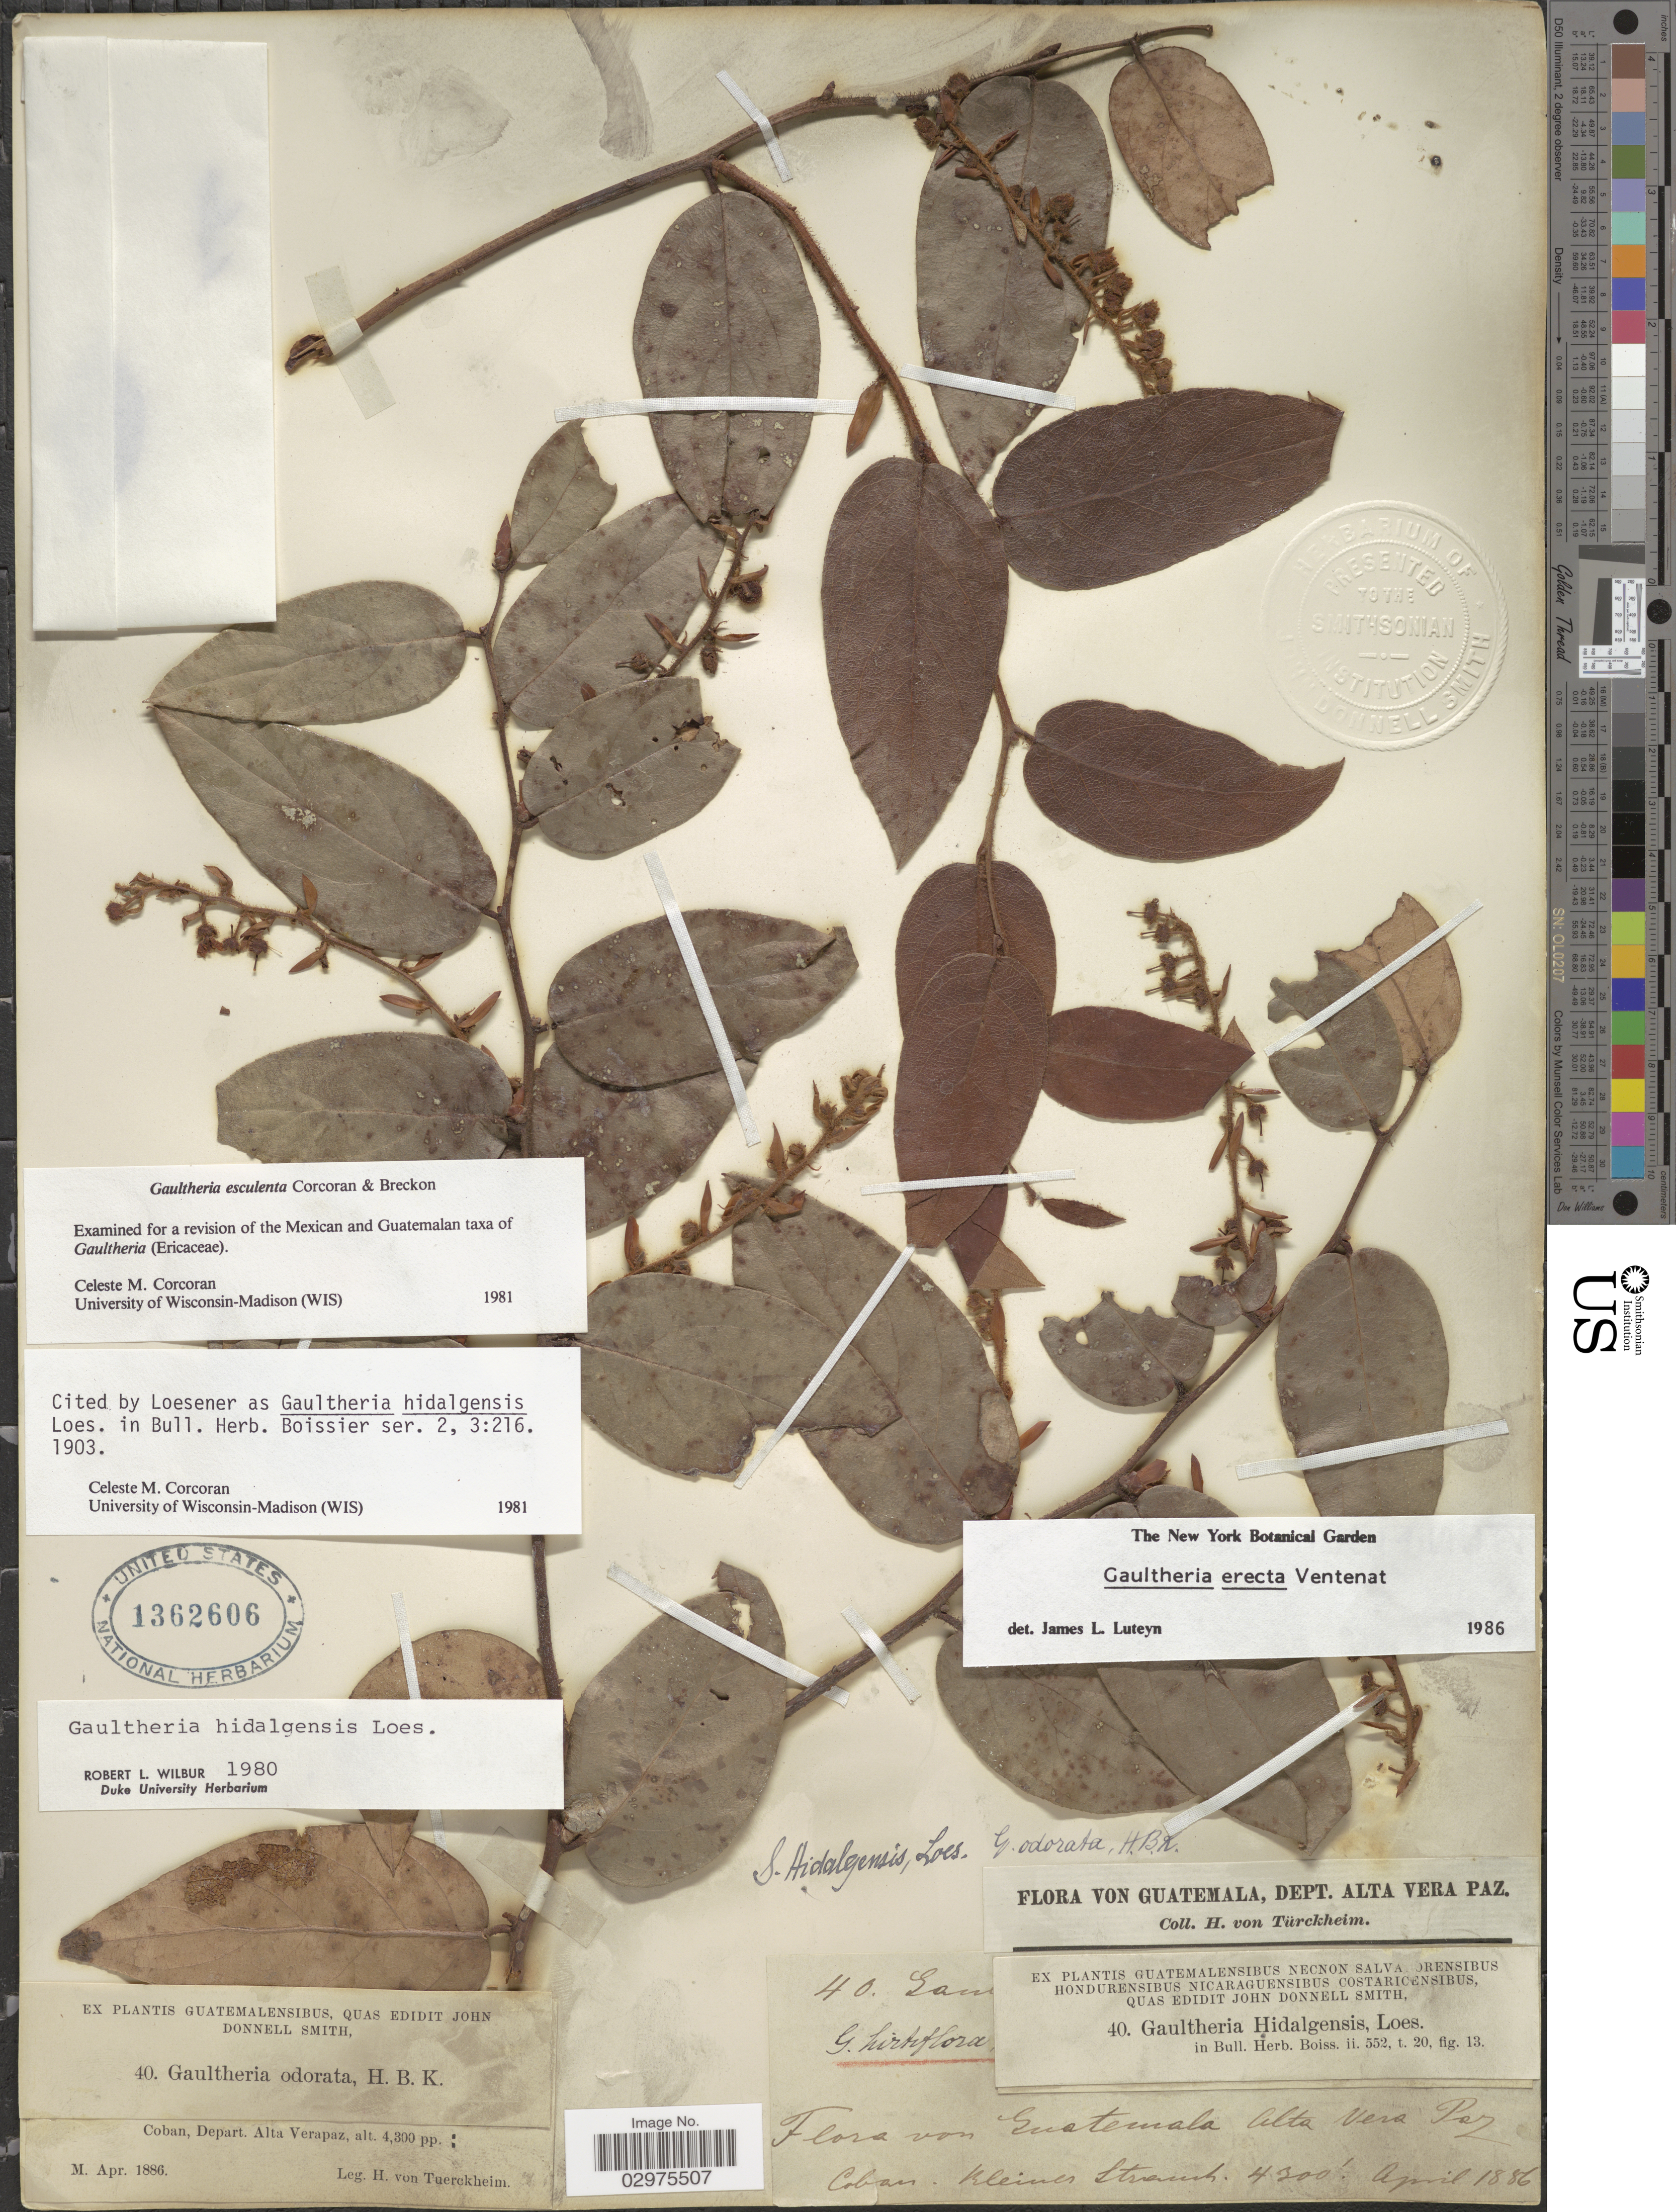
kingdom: Plantae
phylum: Tracheophyta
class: Magnoliopsida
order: Ericales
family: Ericaceae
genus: Gaultheria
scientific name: Gaultheria erecta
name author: Vent.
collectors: H. von Türckheim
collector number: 40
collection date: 1886-04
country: Guatemala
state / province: Alta Verapaz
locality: Coban, Depart. Alta Verapaz.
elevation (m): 1311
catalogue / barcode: US 1362606